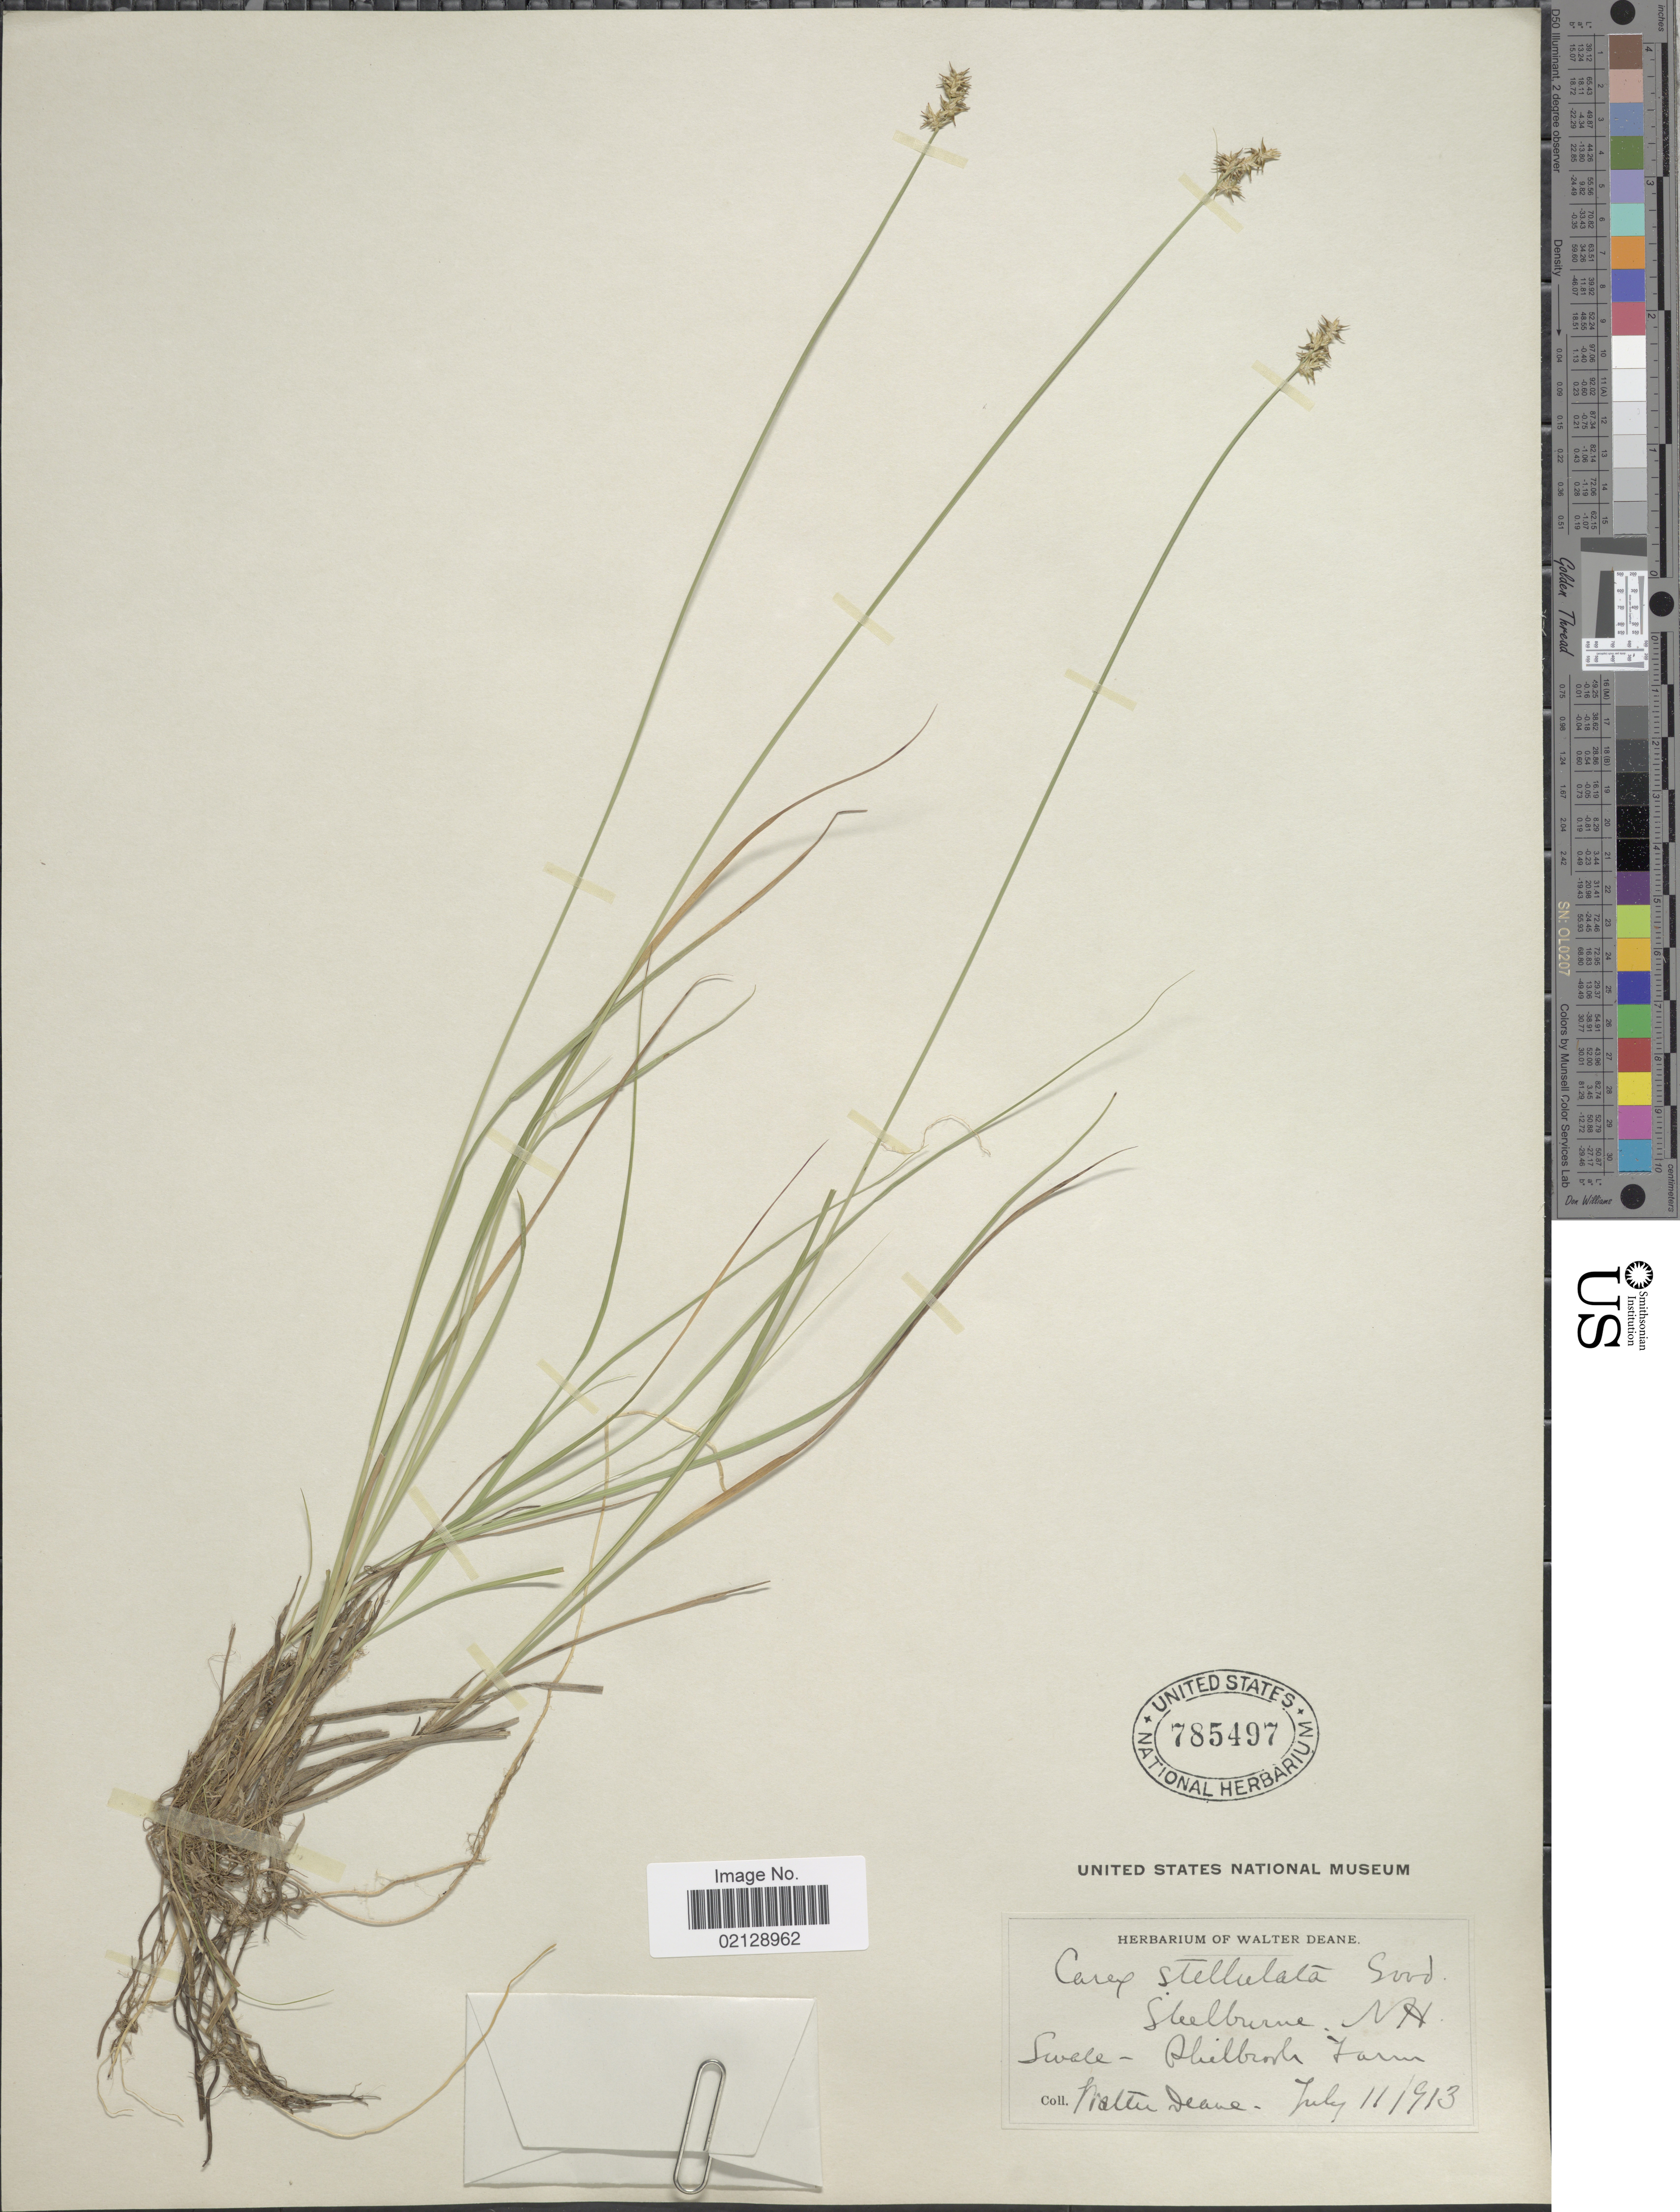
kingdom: Plantae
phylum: Tracheophyta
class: Liliopsida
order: Poales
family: Cyperaceae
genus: Carex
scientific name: Carex echinata subsp. echinata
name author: Murray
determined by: Reznicek, A. A.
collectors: W. Deane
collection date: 1913-07-11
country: United States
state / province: New Hampshire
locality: Shelburne, N.H. Swale, Philbrook Farm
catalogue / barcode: US 785497